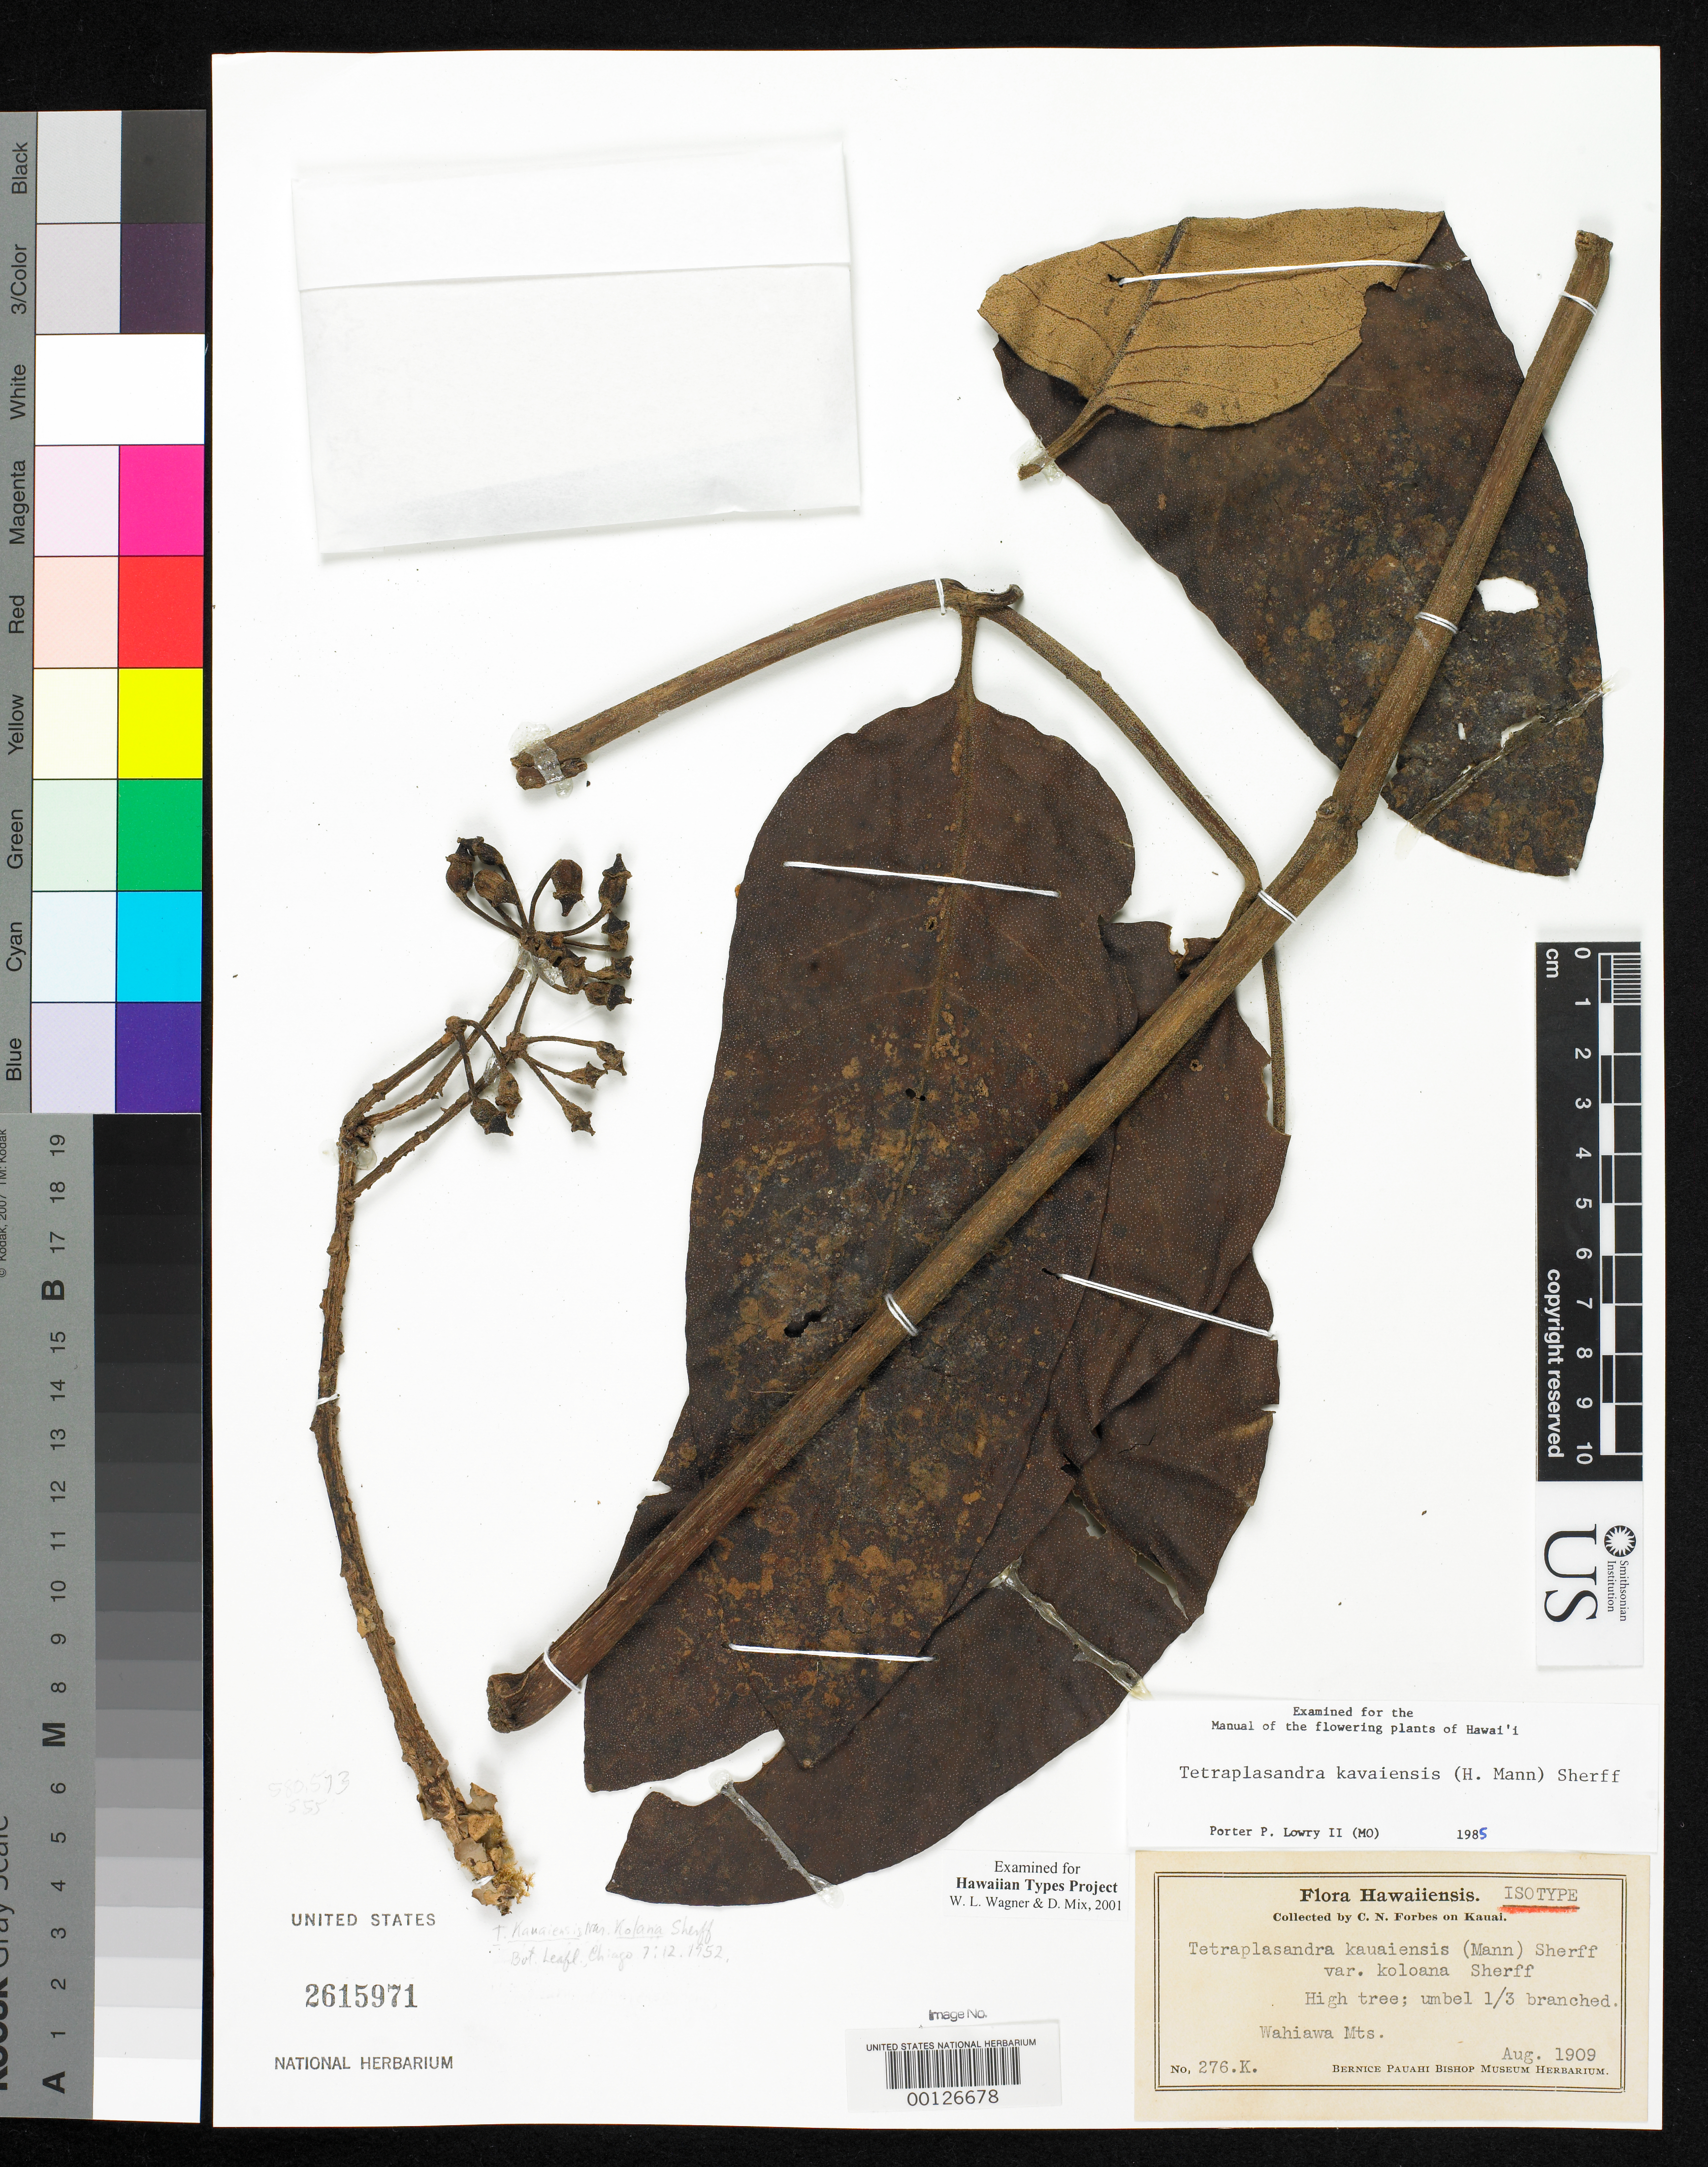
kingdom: Plantae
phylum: Tracheophyta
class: Magnoliopsida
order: Apiales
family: Araliaceae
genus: Tetraplasandra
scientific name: Tetraplasandra kauaiensis var. kolana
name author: Sherff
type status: Isotype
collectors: C. N. Forbes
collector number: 276.K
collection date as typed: Aug 1909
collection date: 1909-08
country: United States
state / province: Hawaii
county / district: Kauai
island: Kaua'i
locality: Wahiawa Mountains.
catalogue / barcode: US 2615971